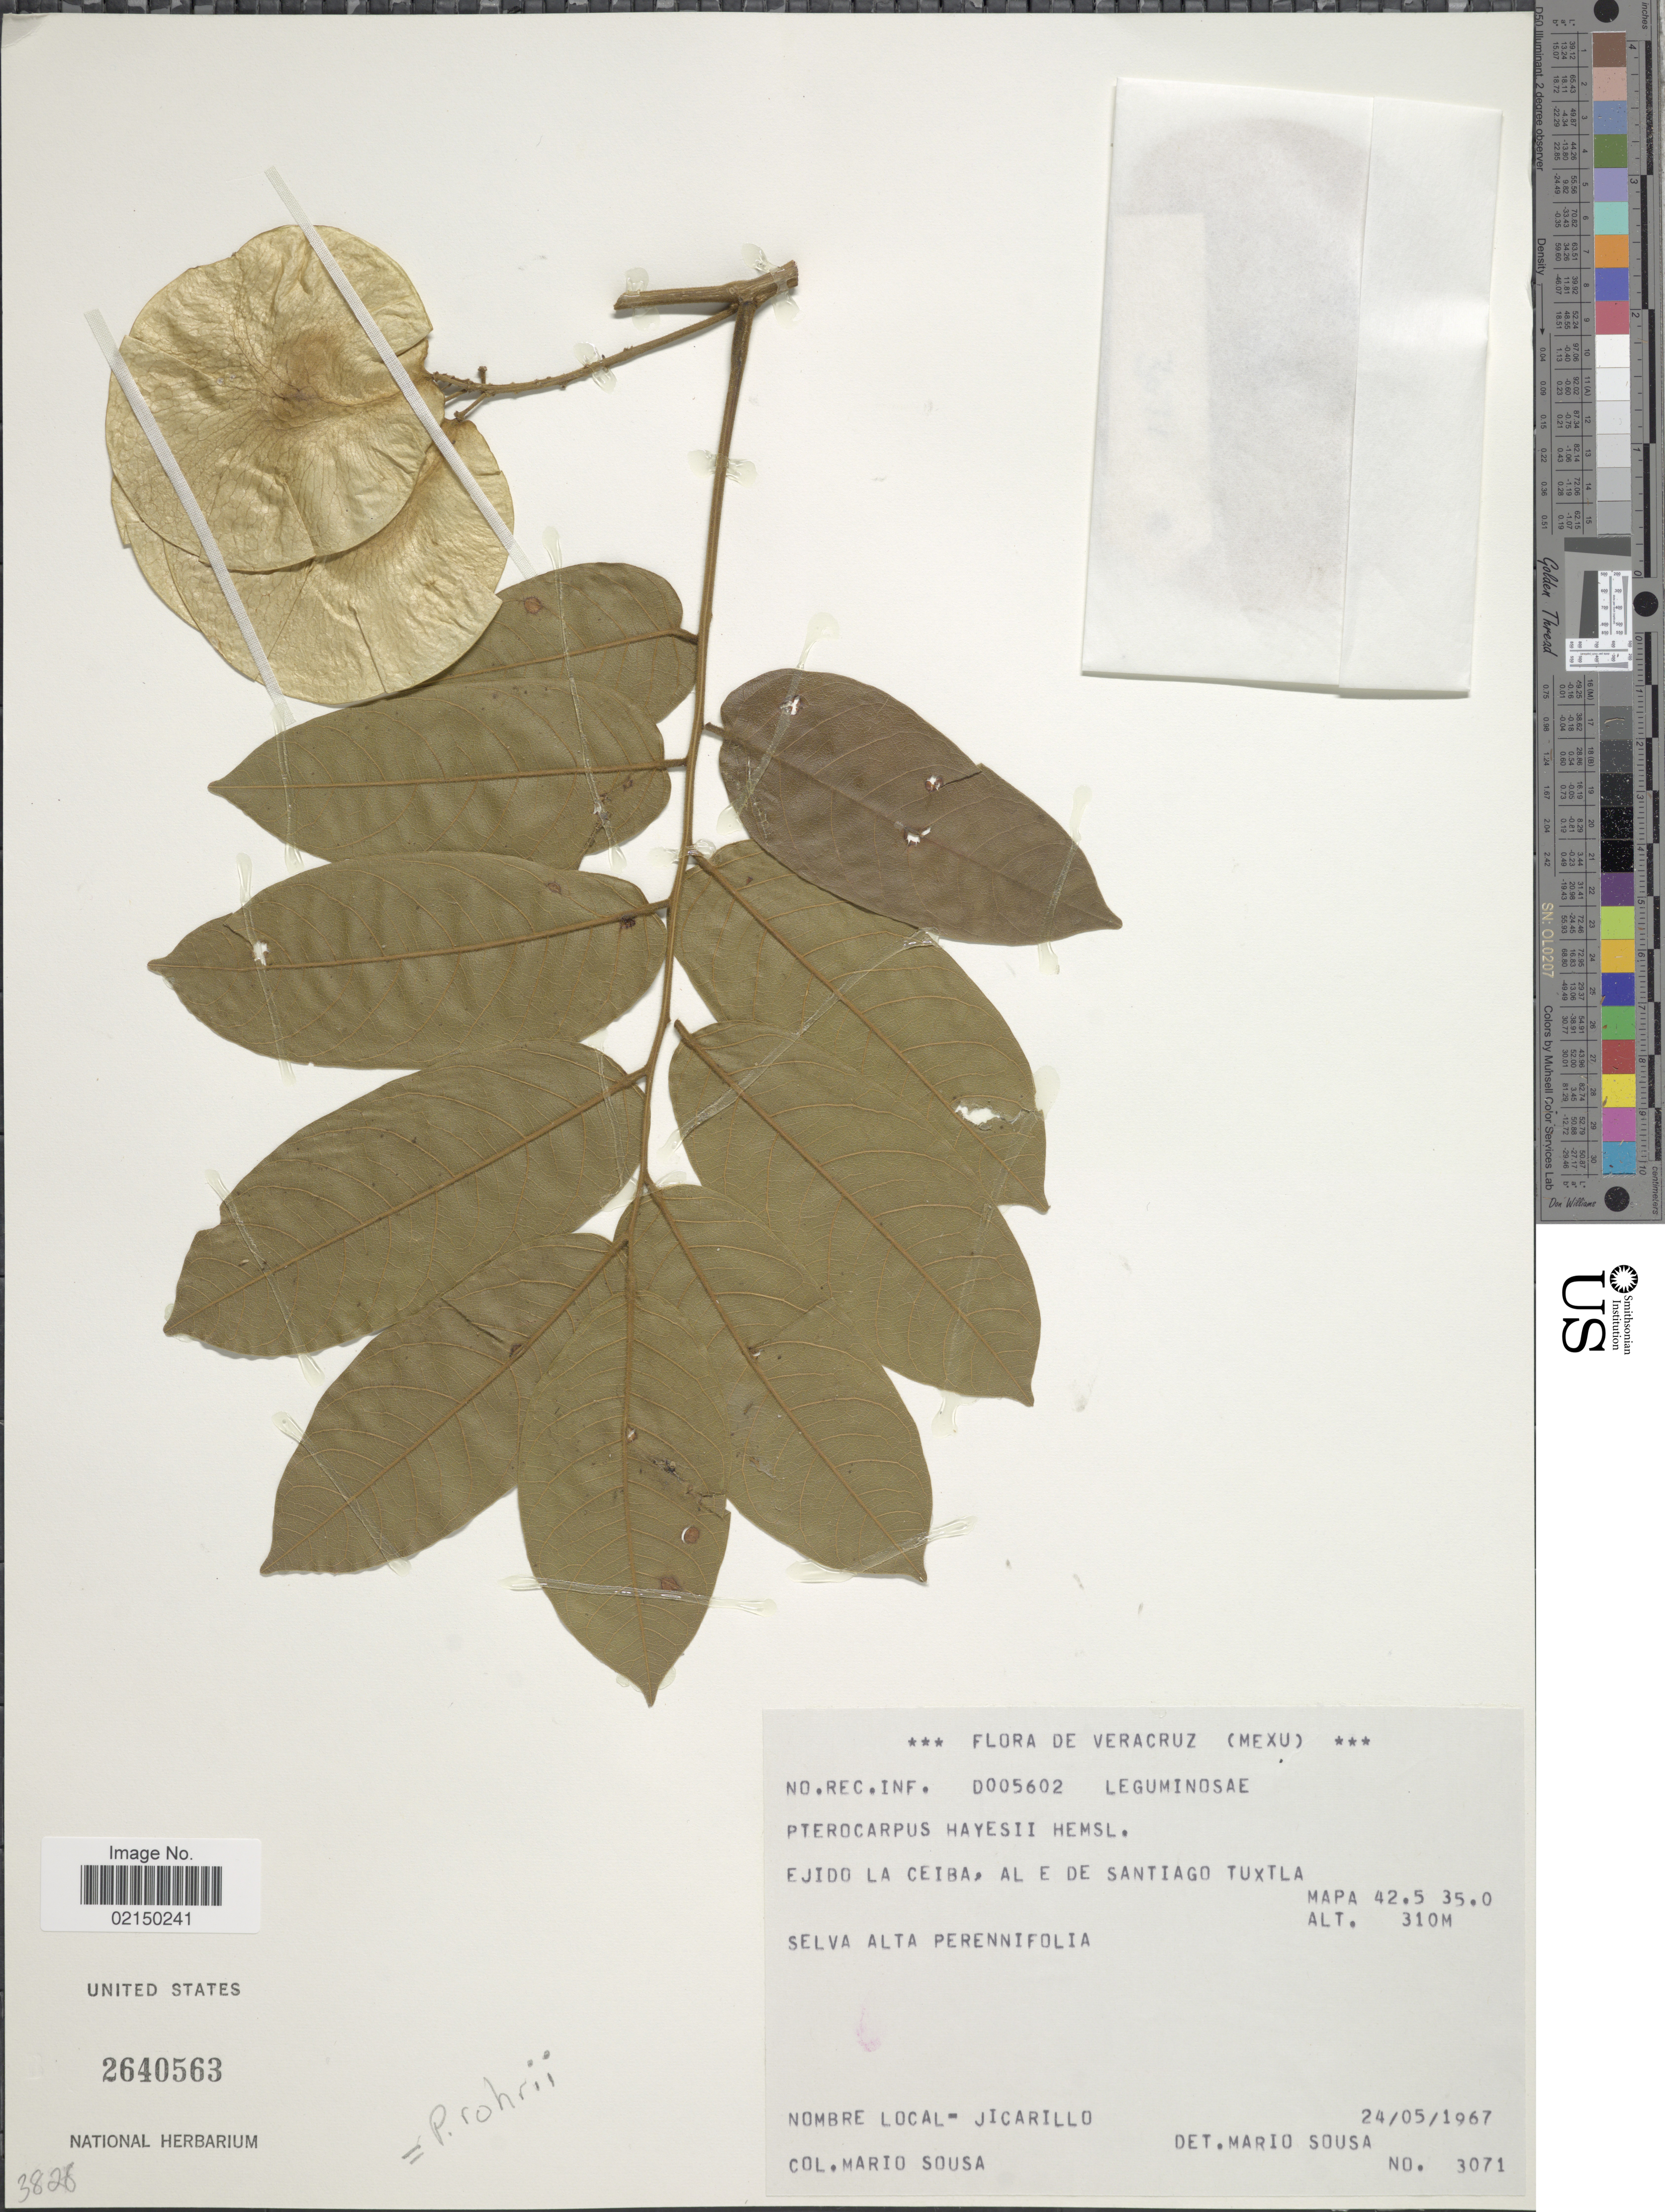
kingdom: Plantae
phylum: Tracheophyta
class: Magnoliopsida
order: Fabales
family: Fabaceae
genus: Pterocarpus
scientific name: Pterocarpus rohrii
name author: Vahl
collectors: M. Sousa S.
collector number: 3071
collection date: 1967-05-24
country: Mexico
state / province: Veracruz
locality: Veracruz, Ejido La Ceiba, Al E de Santiago Tuxila, Mapa 42.5 35.0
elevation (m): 310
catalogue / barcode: US 2640563